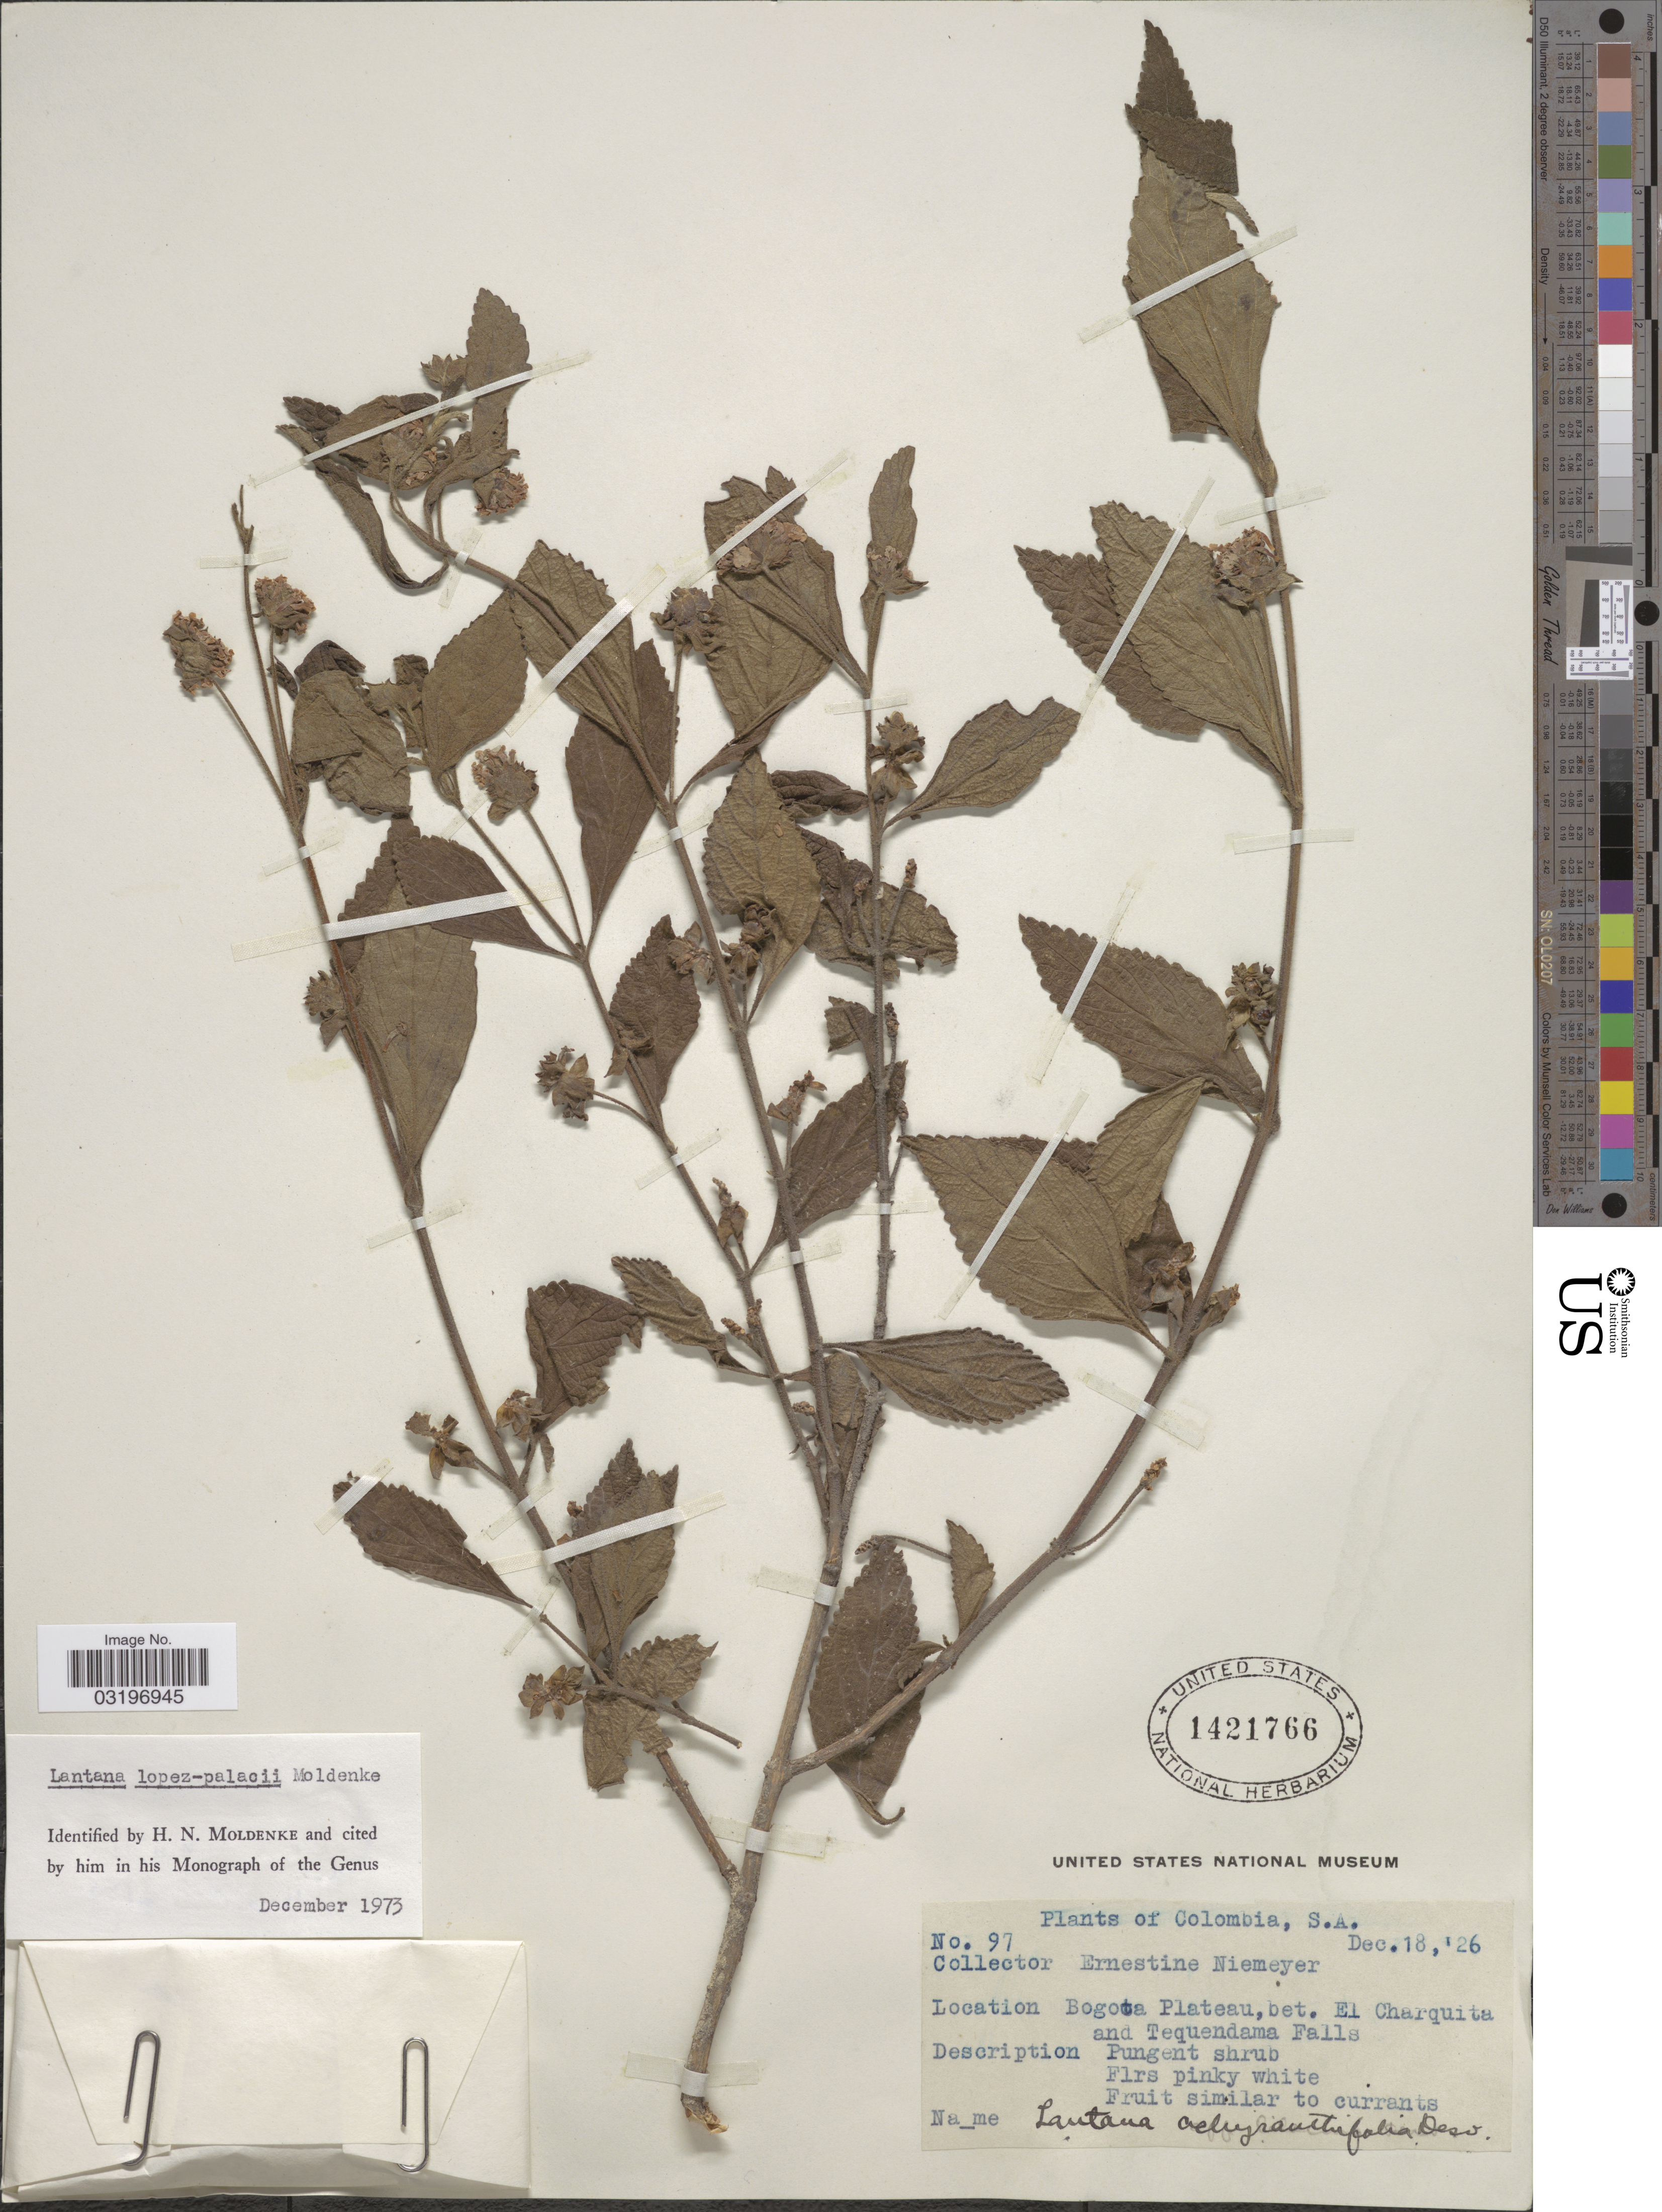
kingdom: Plantae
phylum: Tracheophyta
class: Magnoliopsida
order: Lamiales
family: Verbenaceae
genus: Lantana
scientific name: Lantana lopez-palacii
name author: Moldenke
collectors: E. H. Niemeyer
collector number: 97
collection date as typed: Transcribed d/m/y: 18/12/26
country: Colombia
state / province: Bogota D.C.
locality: Bogota Plateau, bet. El Charquita and Tequendama Falls.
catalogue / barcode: US 1421766